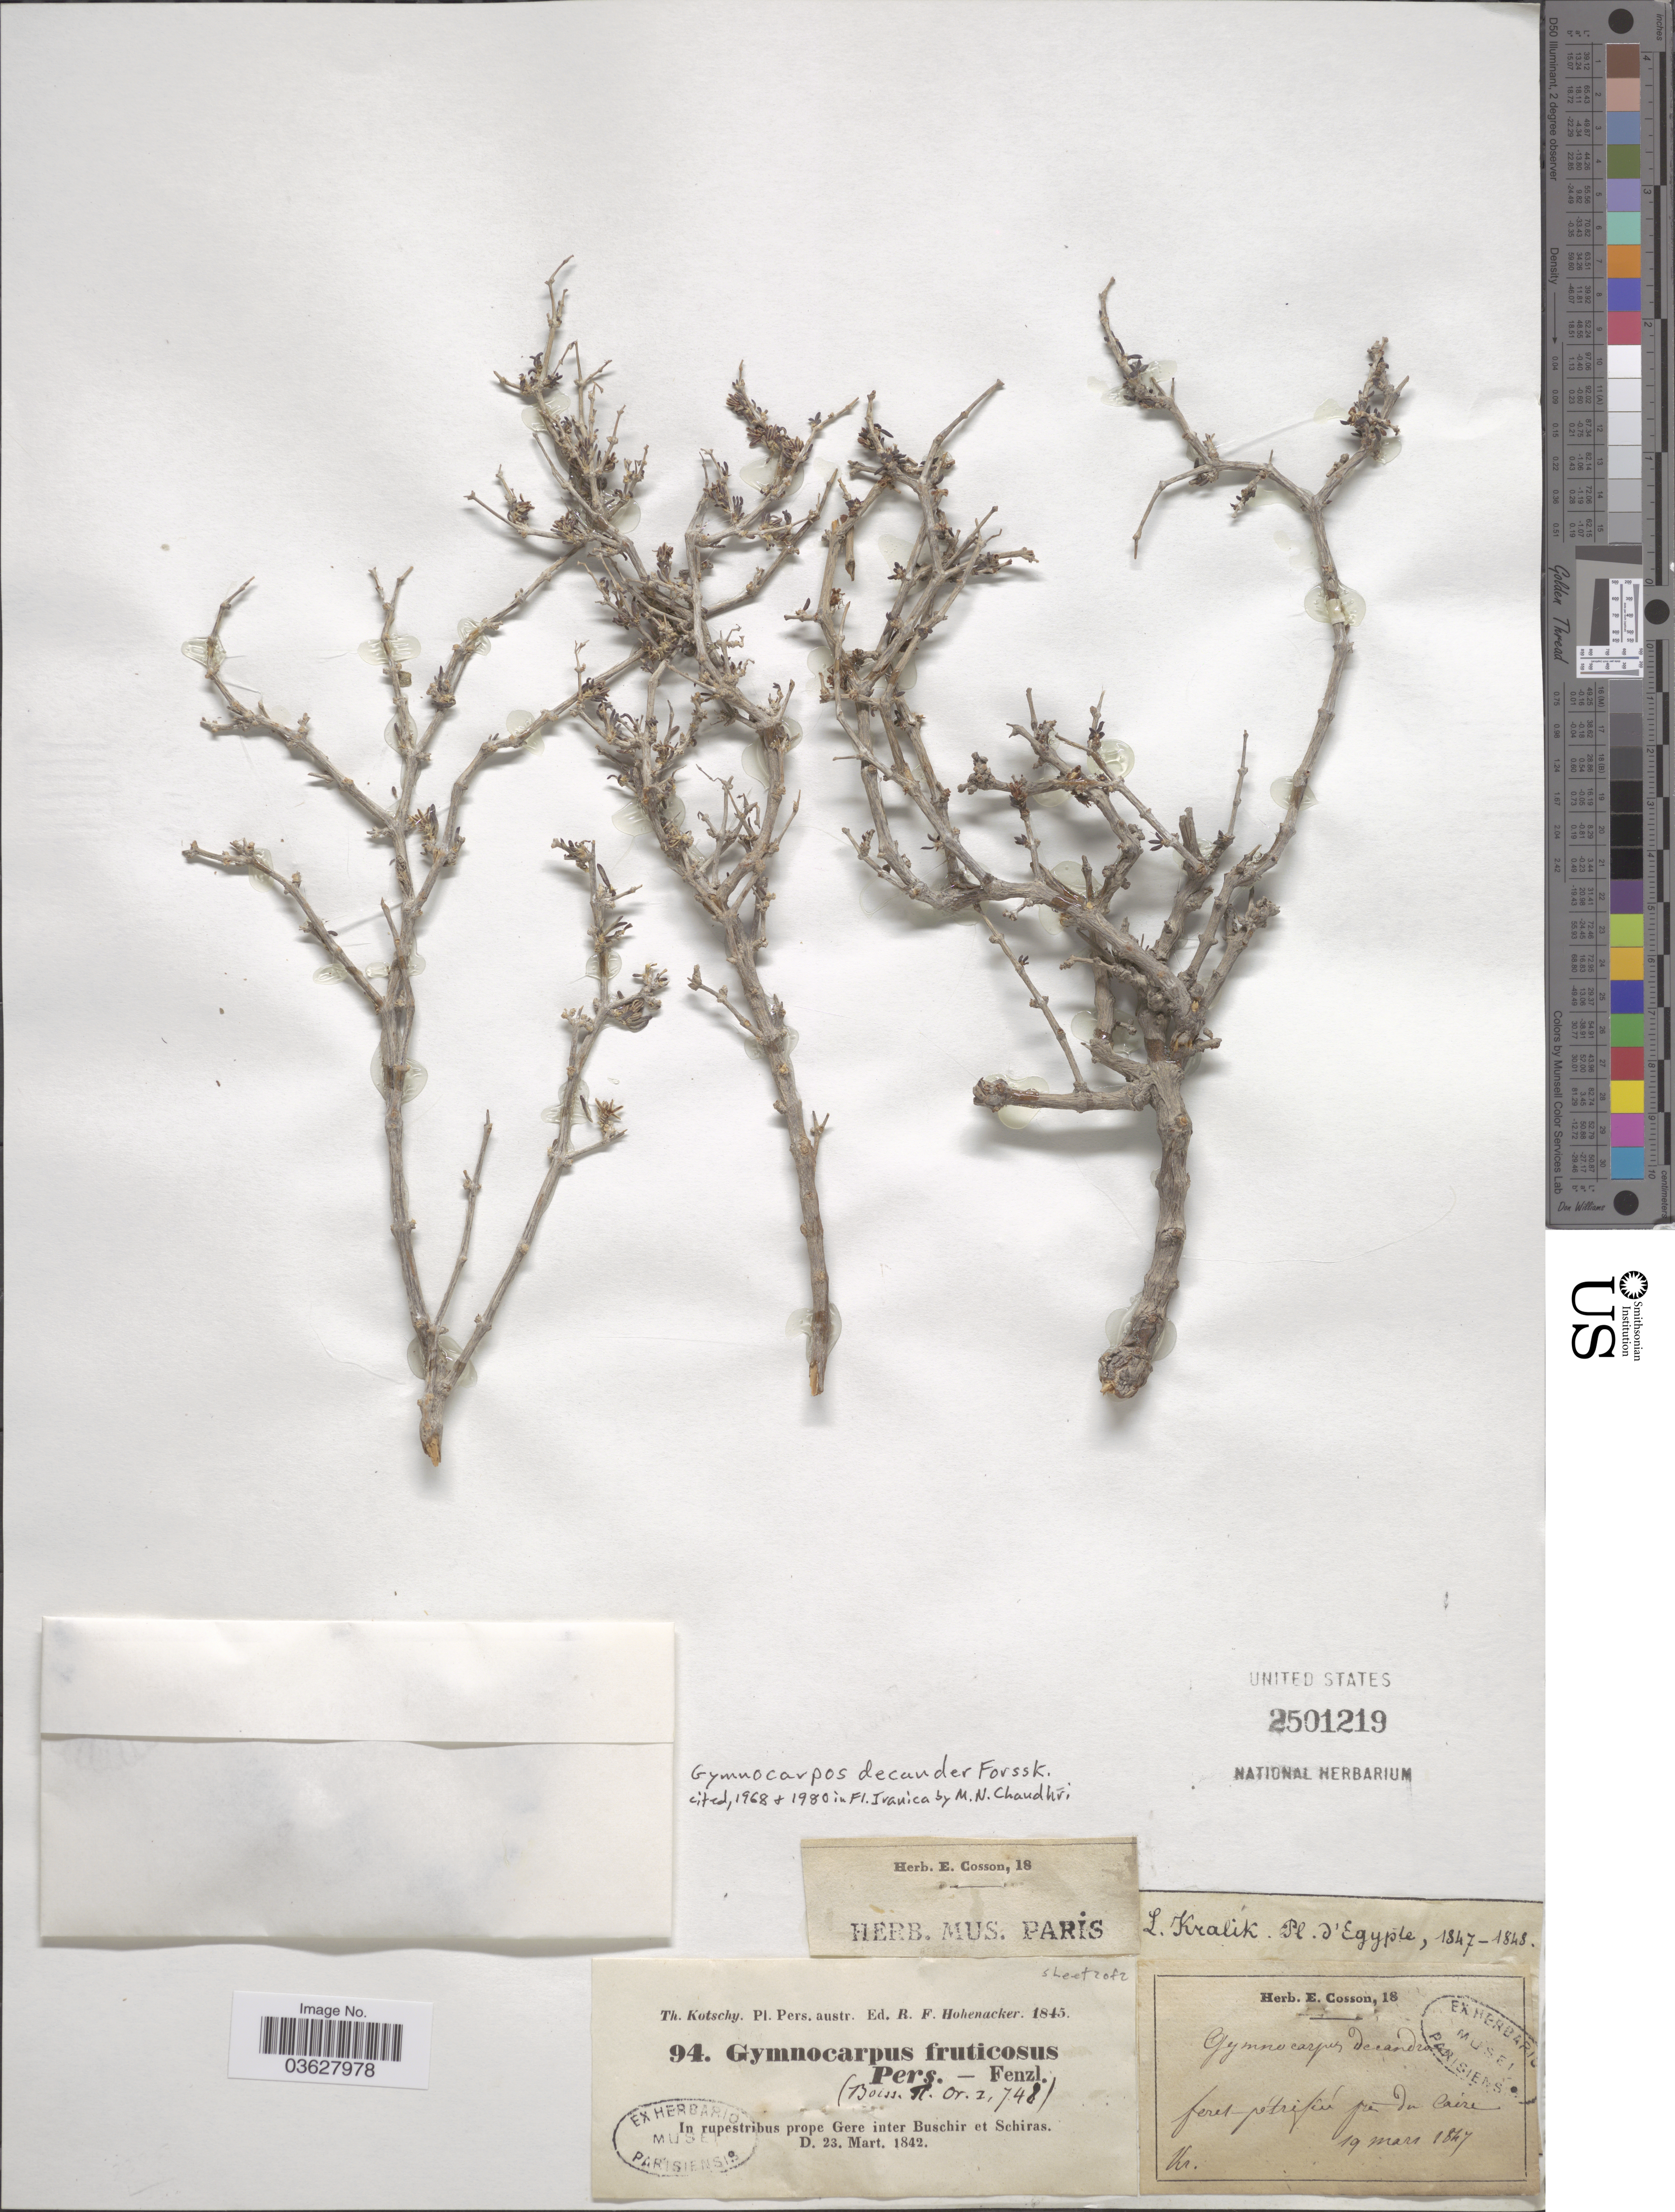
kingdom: Plantae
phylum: Tracheophyta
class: Magnoliopsida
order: Caryophyllales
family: Caryophyllaceae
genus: Gymnocarpos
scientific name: Gymnocarpos decander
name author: Forssk.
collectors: L. Kralik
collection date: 1847-03-19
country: Egypt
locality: Prés du Caire.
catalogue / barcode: US 2501219-2